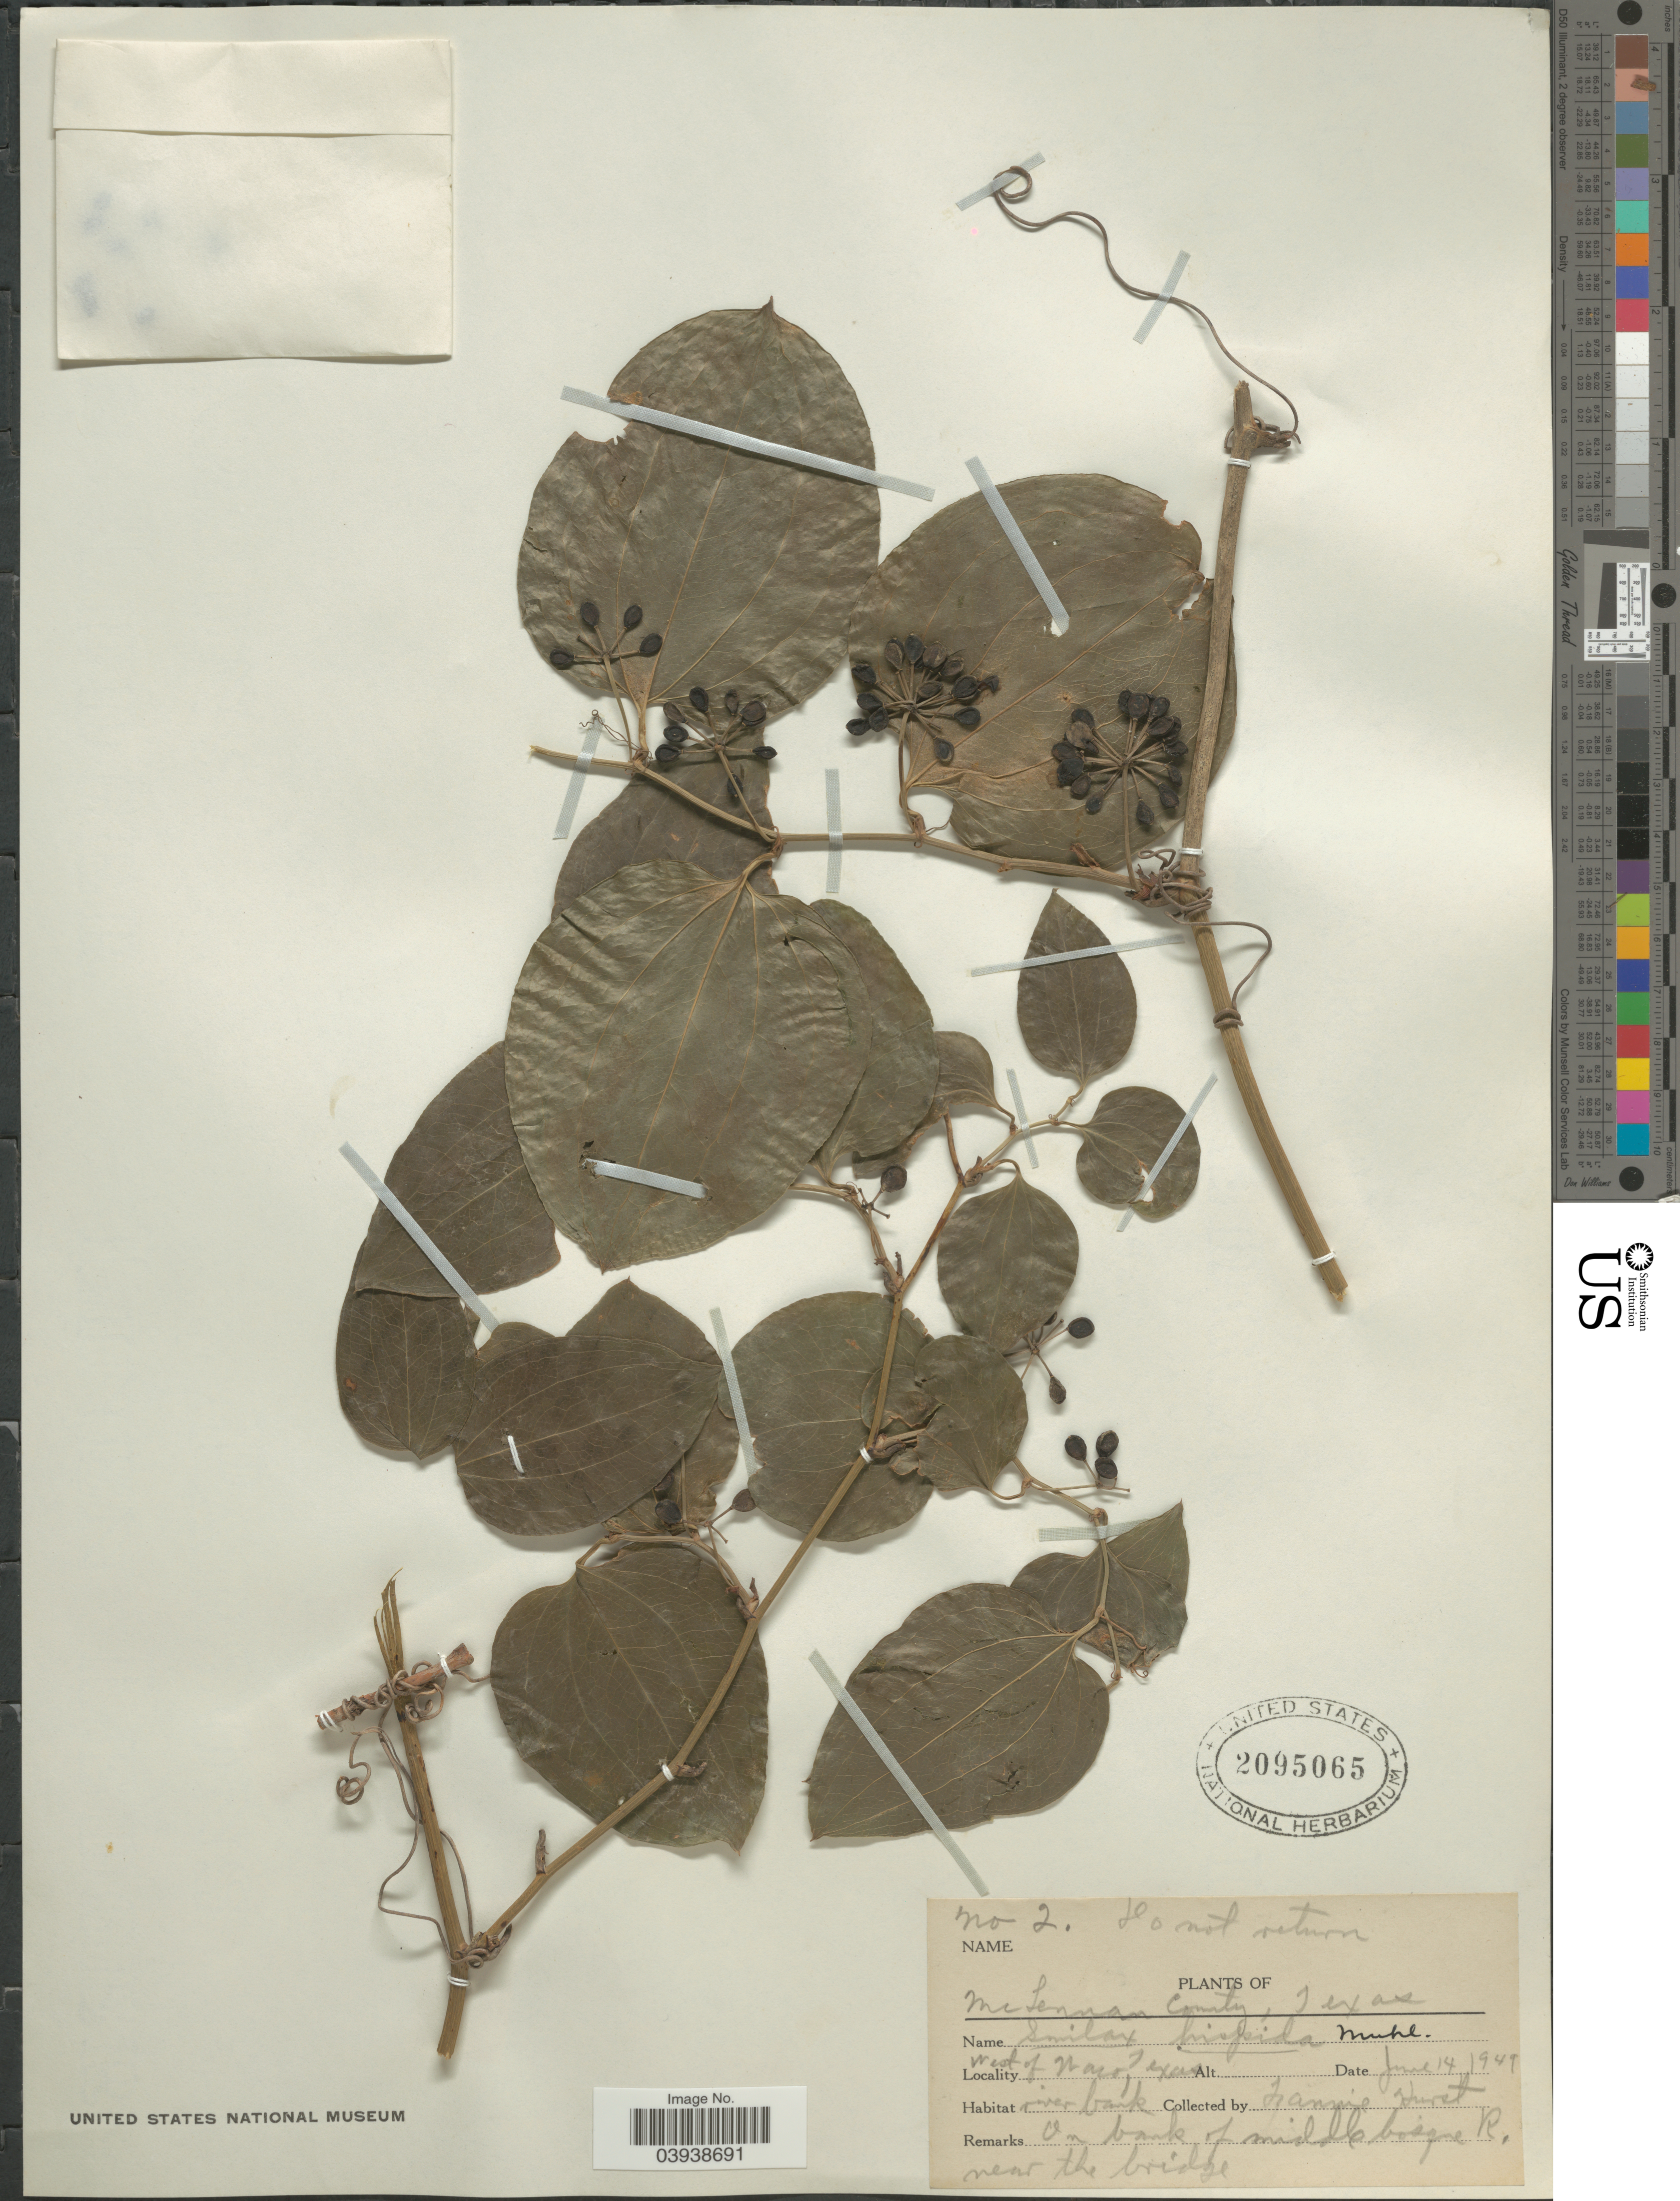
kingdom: Plantae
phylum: Tracheophyta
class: Liliopsida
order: Liliales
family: Smilacaceae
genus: Smilax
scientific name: Smilax hispida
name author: Raf.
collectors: F. Hurst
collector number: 2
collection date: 1949-06-14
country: United States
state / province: Texas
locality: Mc Lennan County. West of Waco. On bank of middle bosque R.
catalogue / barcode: US 2095065